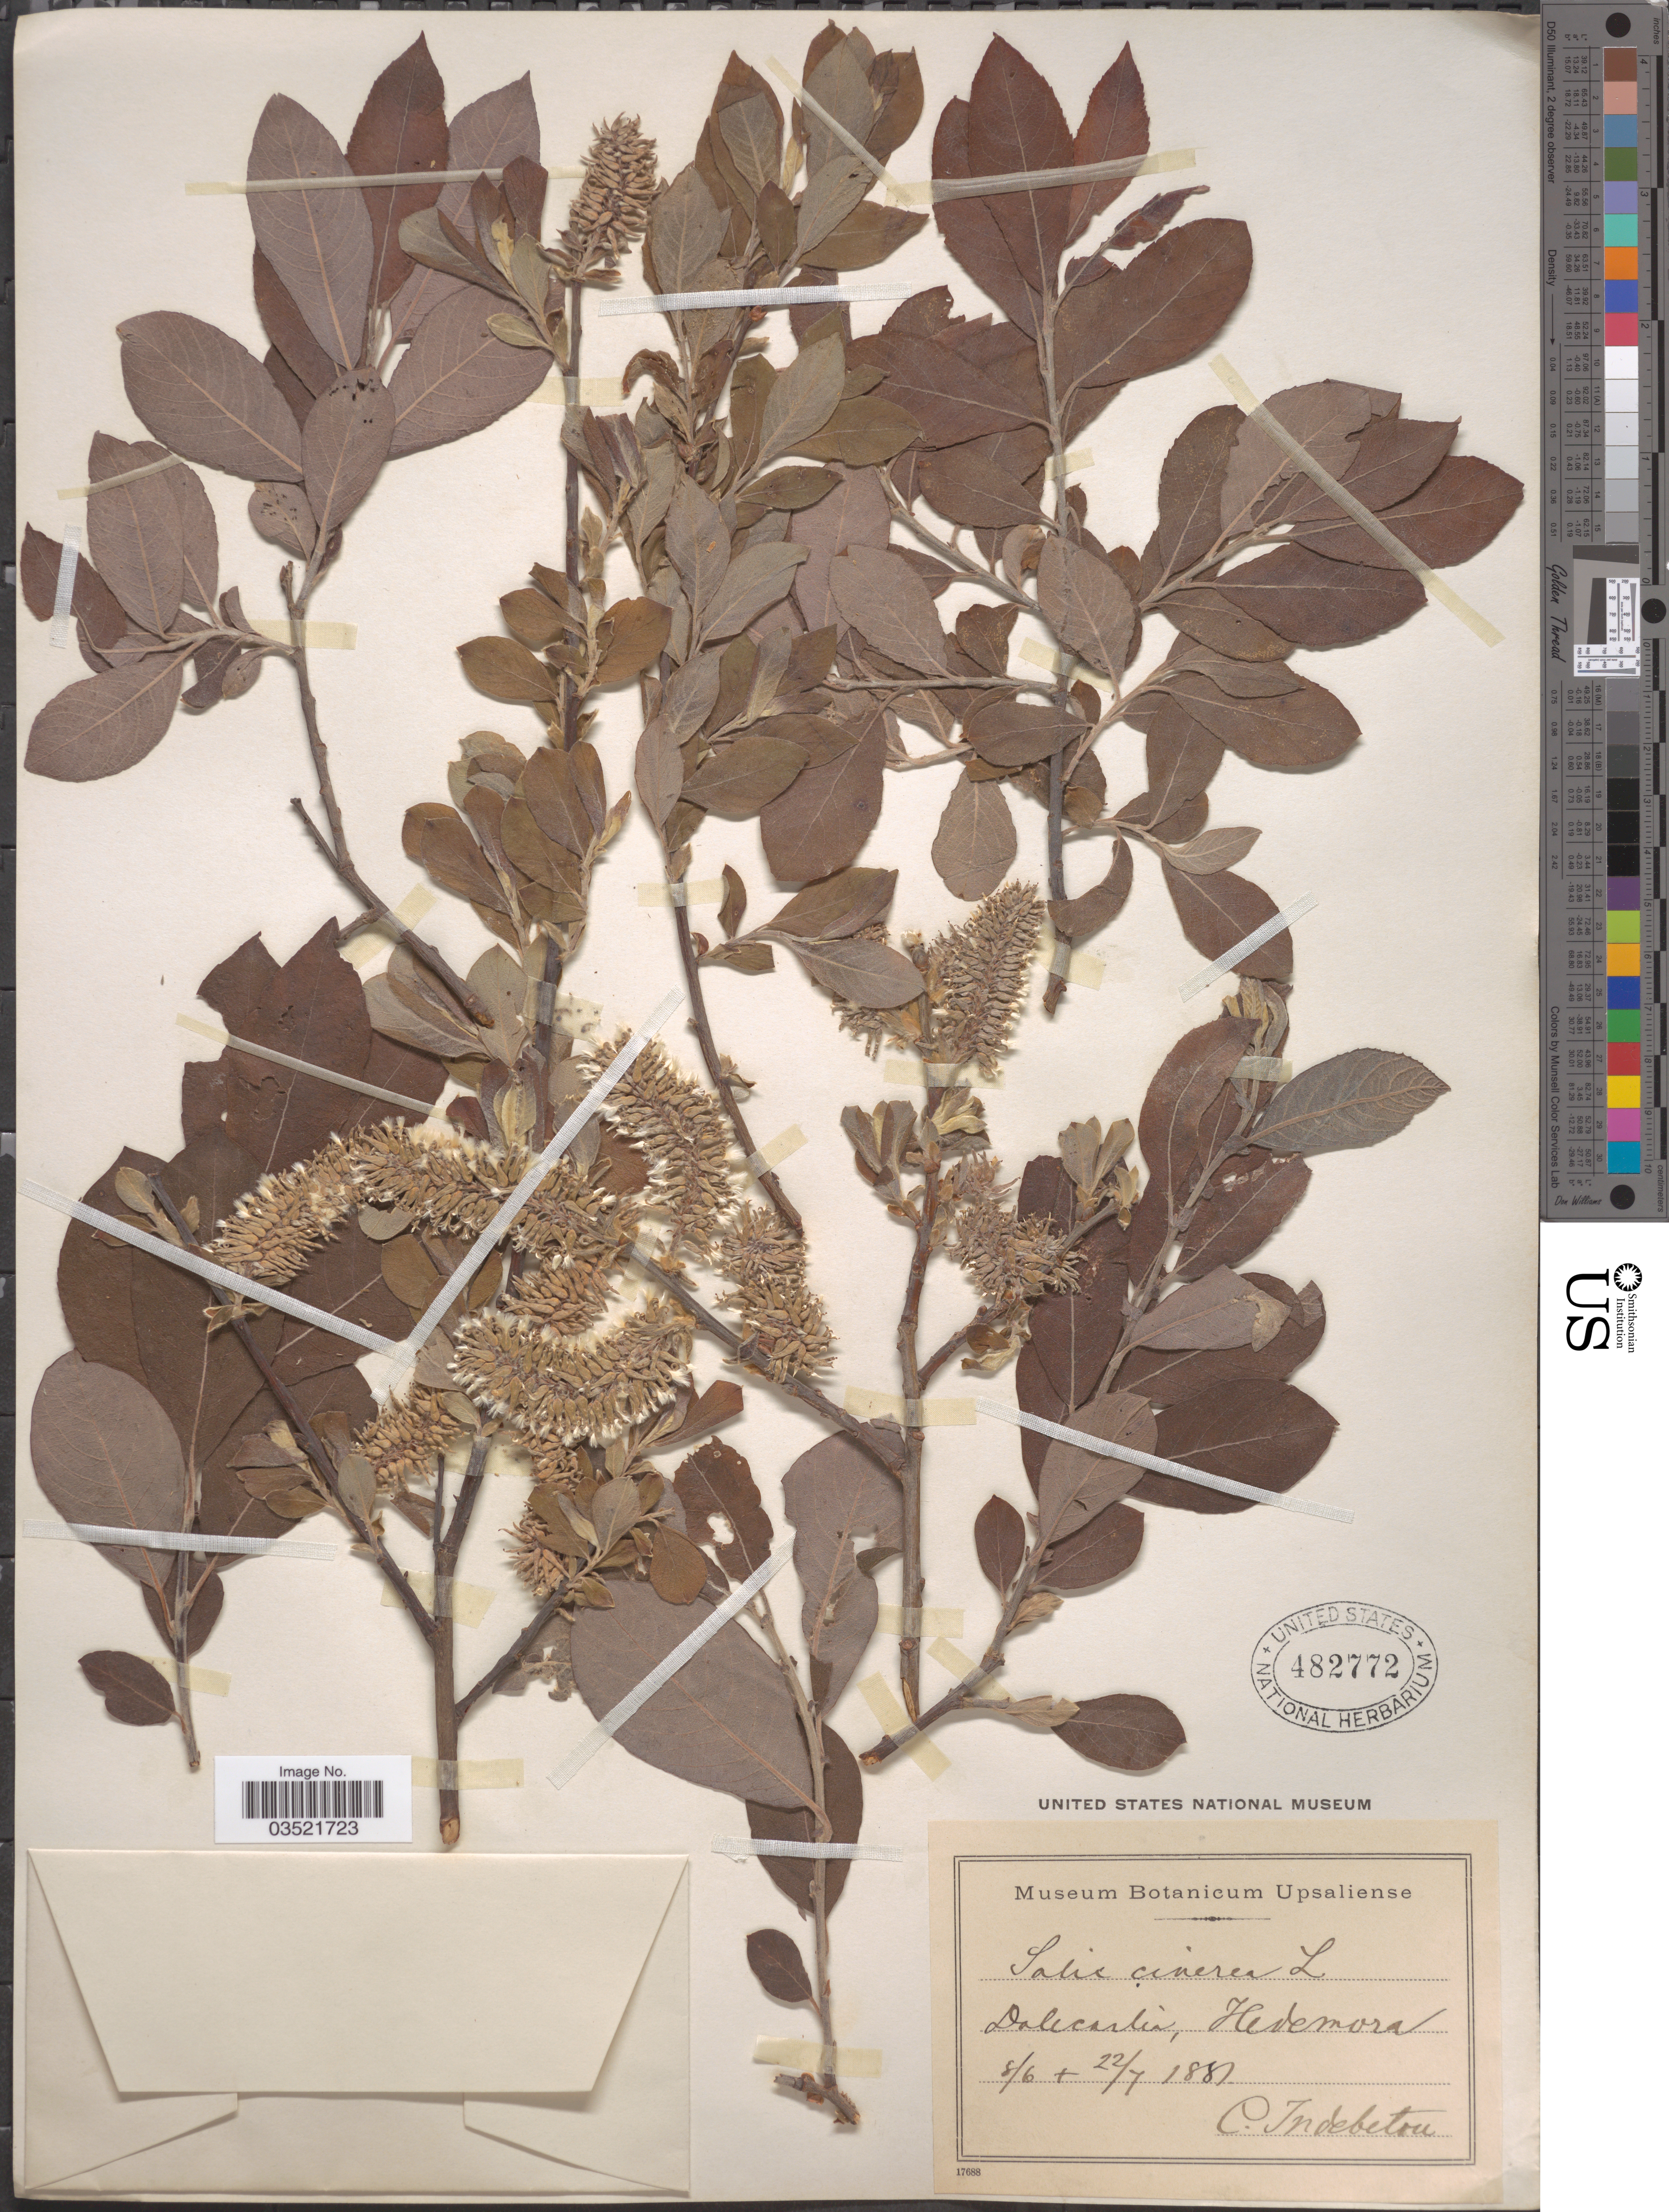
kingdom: Plantae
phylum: Tracheophyta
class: Magnoliopsida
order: Malpighiales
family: Salicaceae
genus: Salix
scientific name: Salix cinerea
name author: L.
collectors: C. Indebetou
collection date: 1881-06-08/1881-07-22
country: Sweden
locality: Dalecarlia, Hedemora.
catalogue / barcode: US 482772